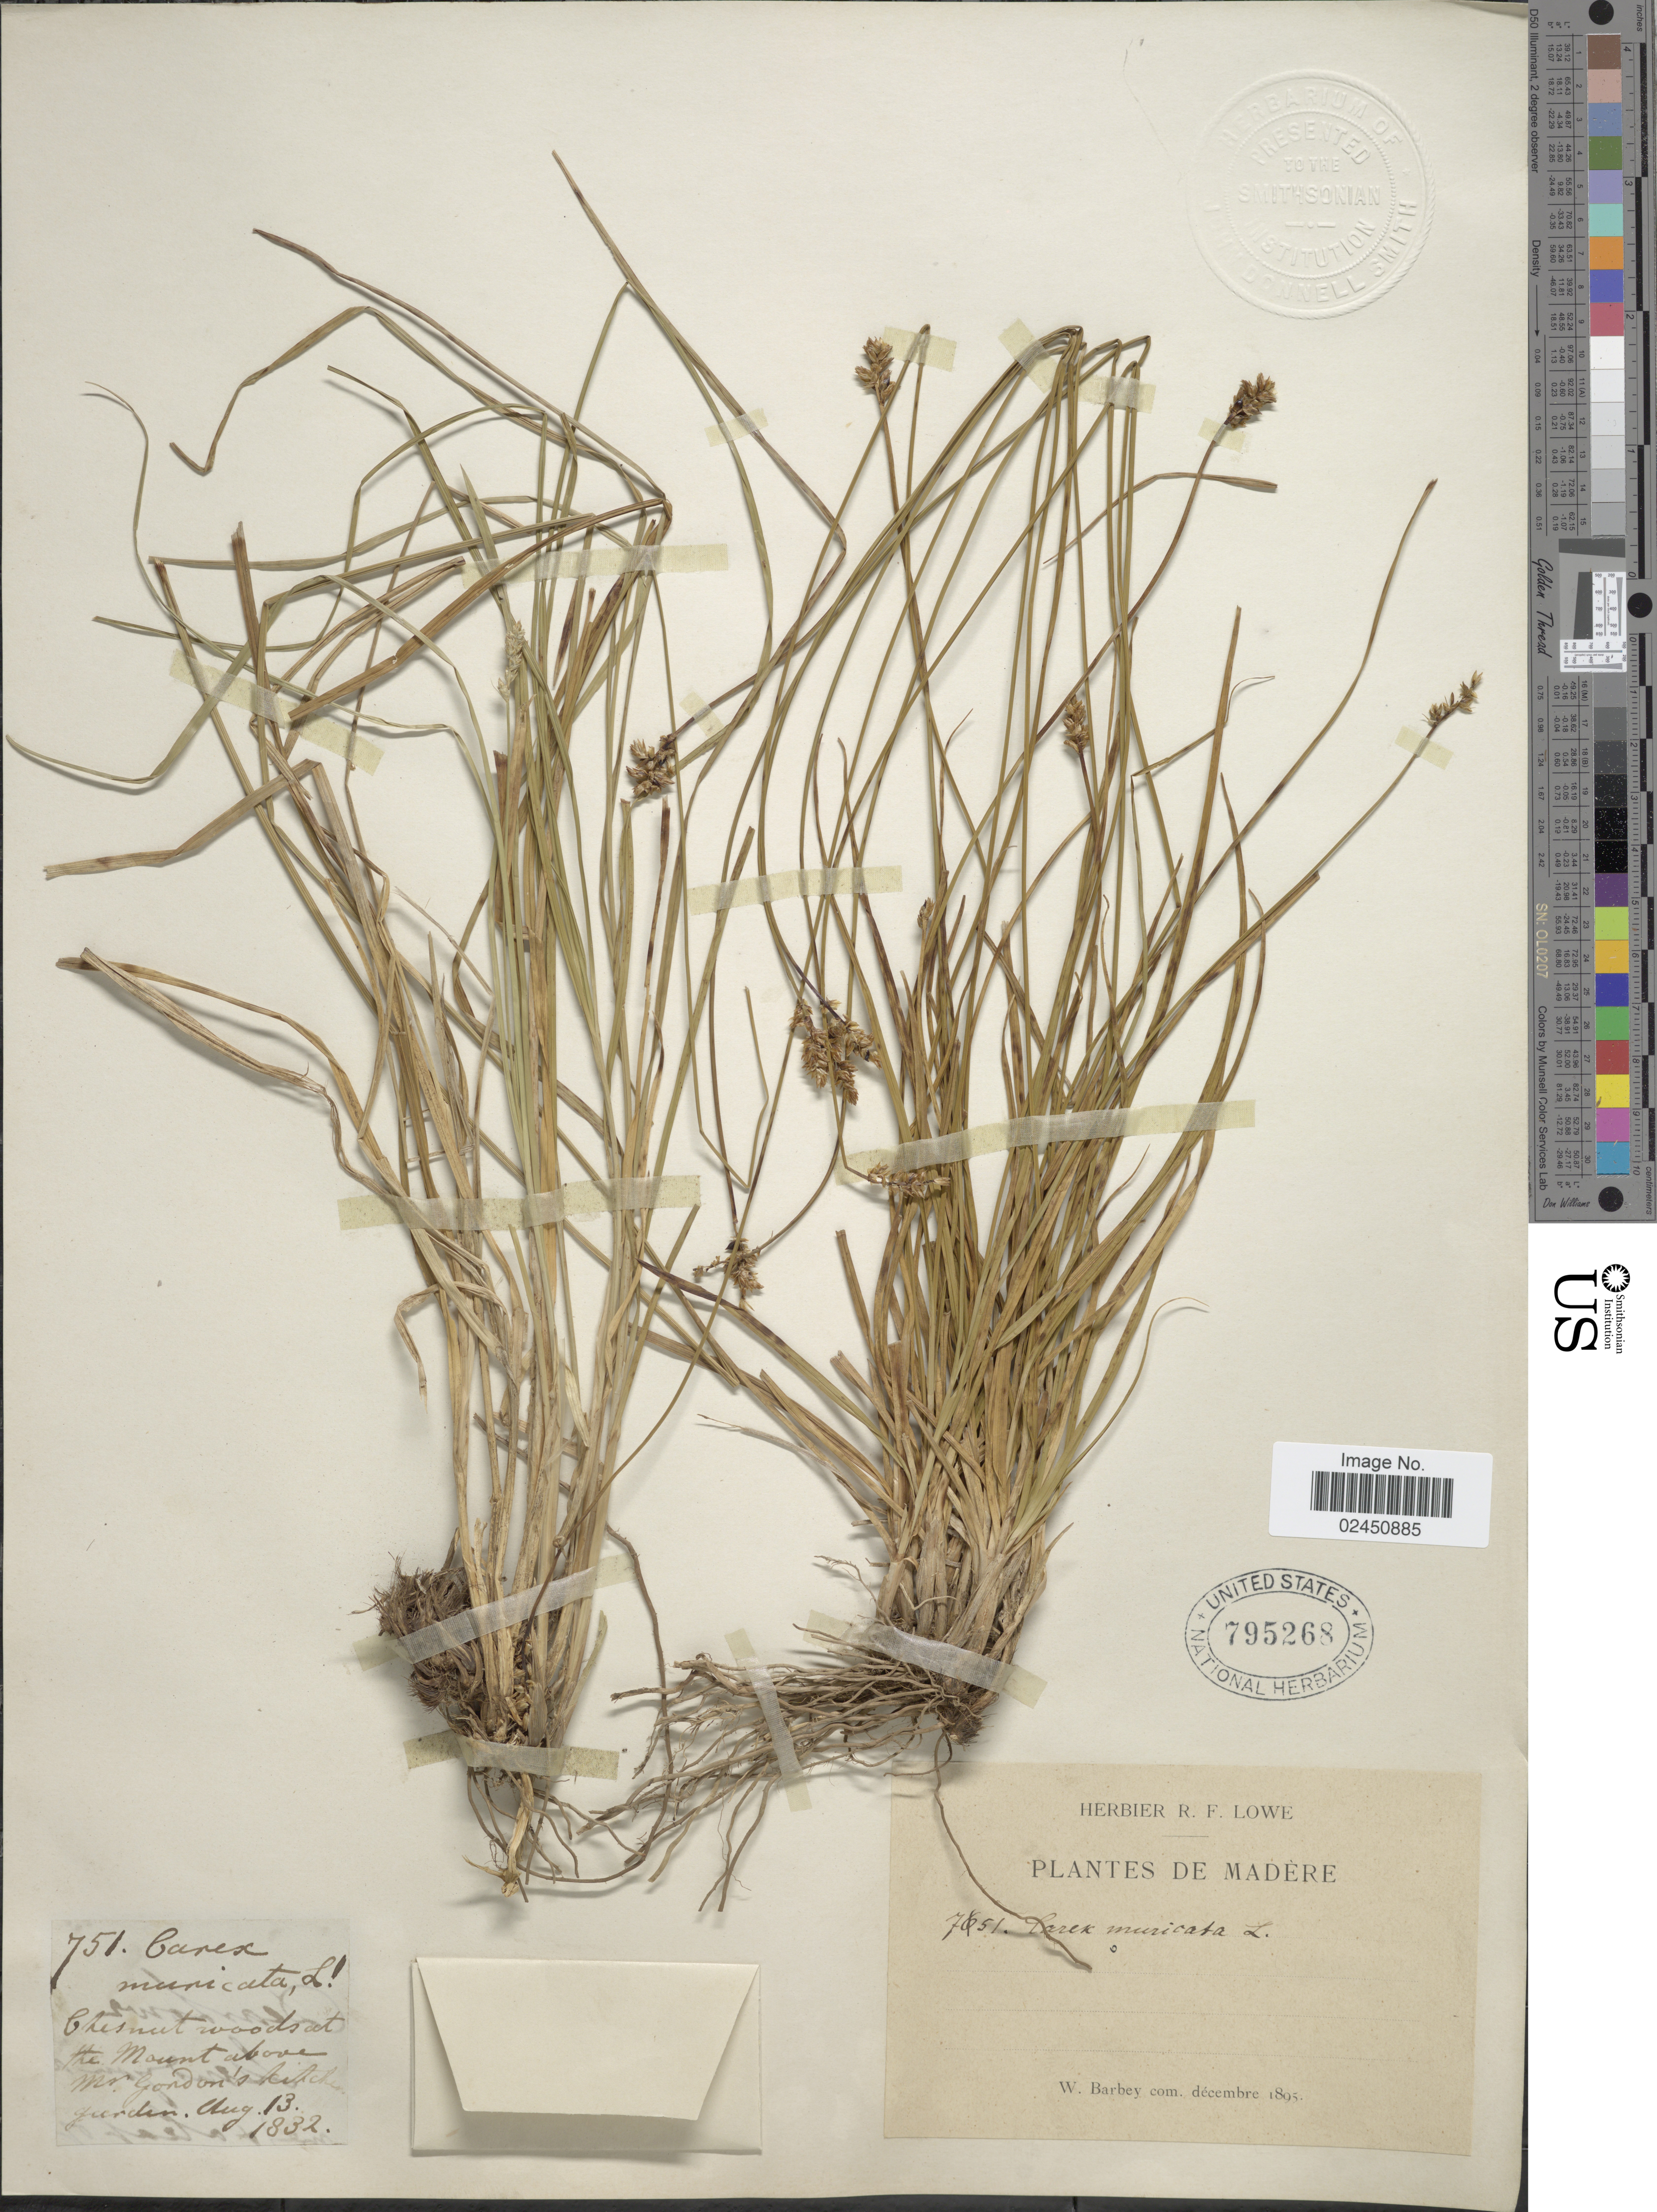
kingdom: Plantae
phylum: Tracheophyta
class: Liliopsida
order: Poales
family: Cyperaceae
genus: Carex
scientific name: Carex muricata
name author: L.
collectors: ex herb. R. F. Lowe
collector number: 751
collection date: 1832-08-13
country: Portugal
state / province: Madeira (Aut. Reg.)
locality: Chesnut woods at the mount above mr. Gordons Kitchen garden' [interpreted]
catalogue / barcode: US 795268